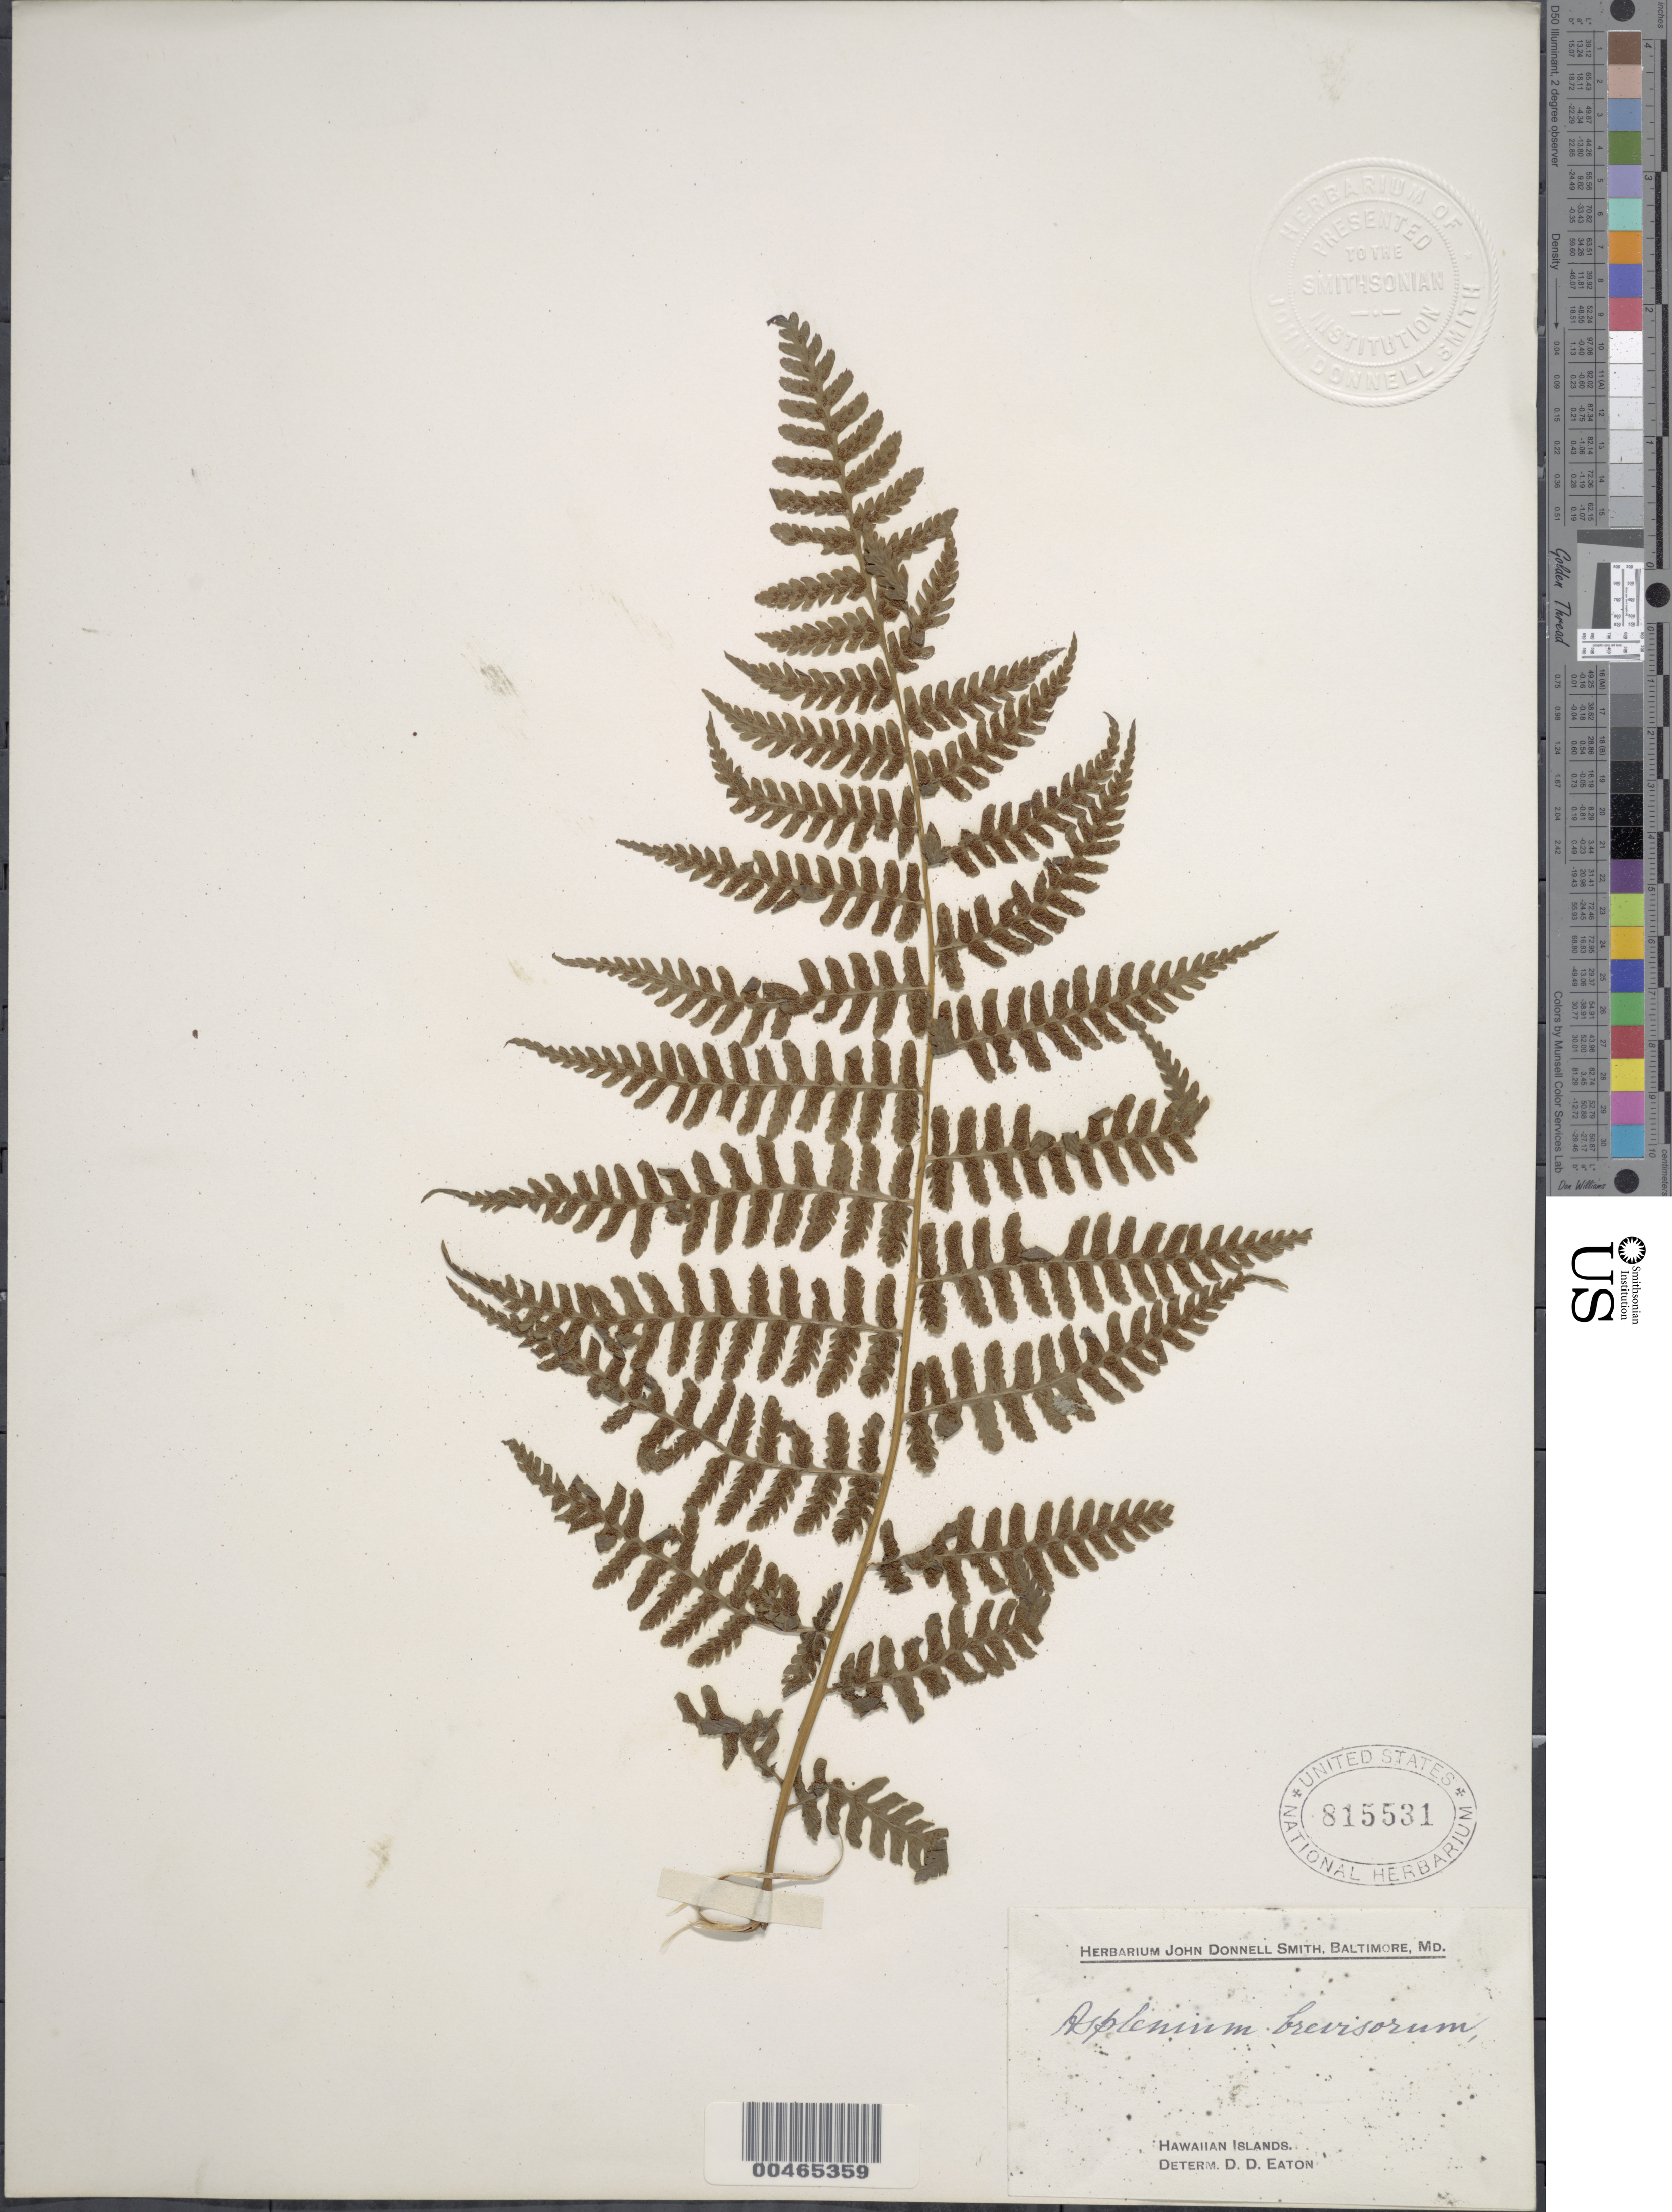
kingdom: Plantae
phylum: Tracheophyta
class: Polypodiopsida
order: Polypodiales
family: Athyriaceae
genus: Diplazium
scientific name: Diplazium sandwichianum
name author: (C. Presl) Diels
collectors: D. Eaton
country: United States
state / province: Hawaii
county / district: Kauai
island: Kaua'i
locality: Hawaiian Islands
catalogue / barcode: US 815531